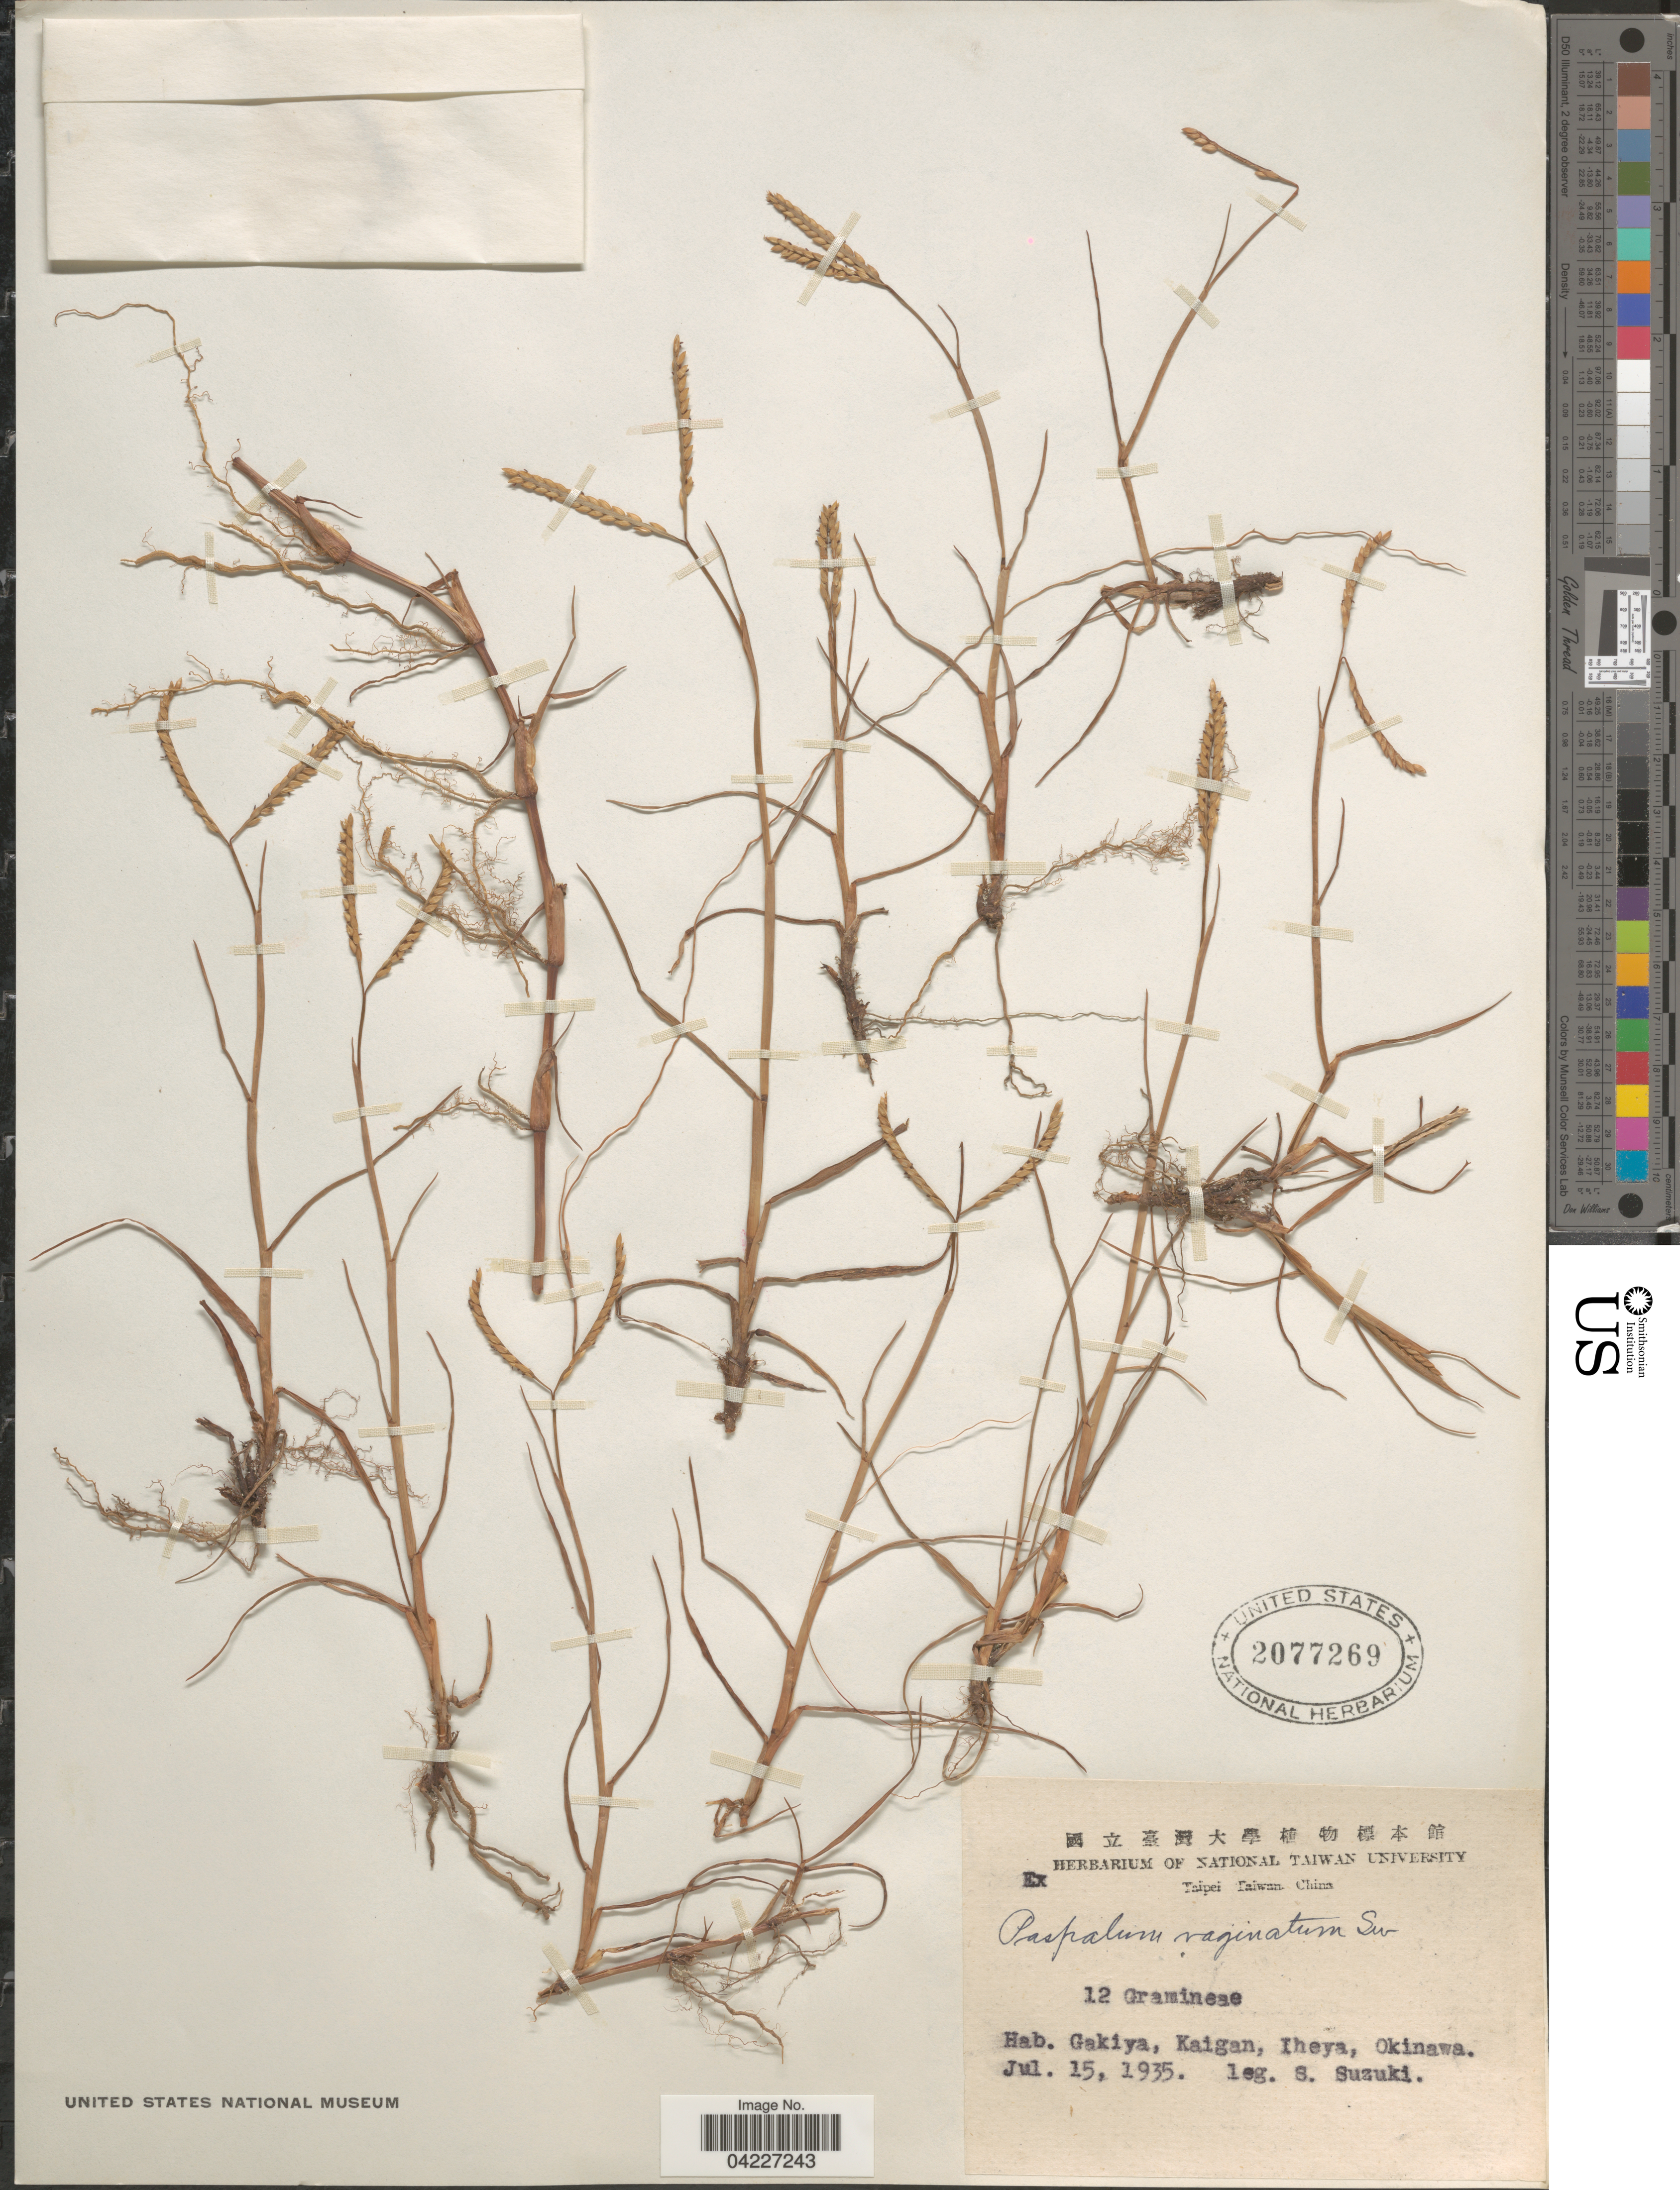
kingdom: Plantae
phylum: Tracheophyta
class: Liliopsida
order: Poales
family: Poaceae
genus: Paspalum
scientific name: Paspalum distichum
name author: L.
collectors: S. Suzuki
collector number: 12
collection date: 1935-07-15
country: Japan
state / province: Okinawa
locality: Gakiya, Kaigan, Iheya.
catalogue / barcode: US 2077269